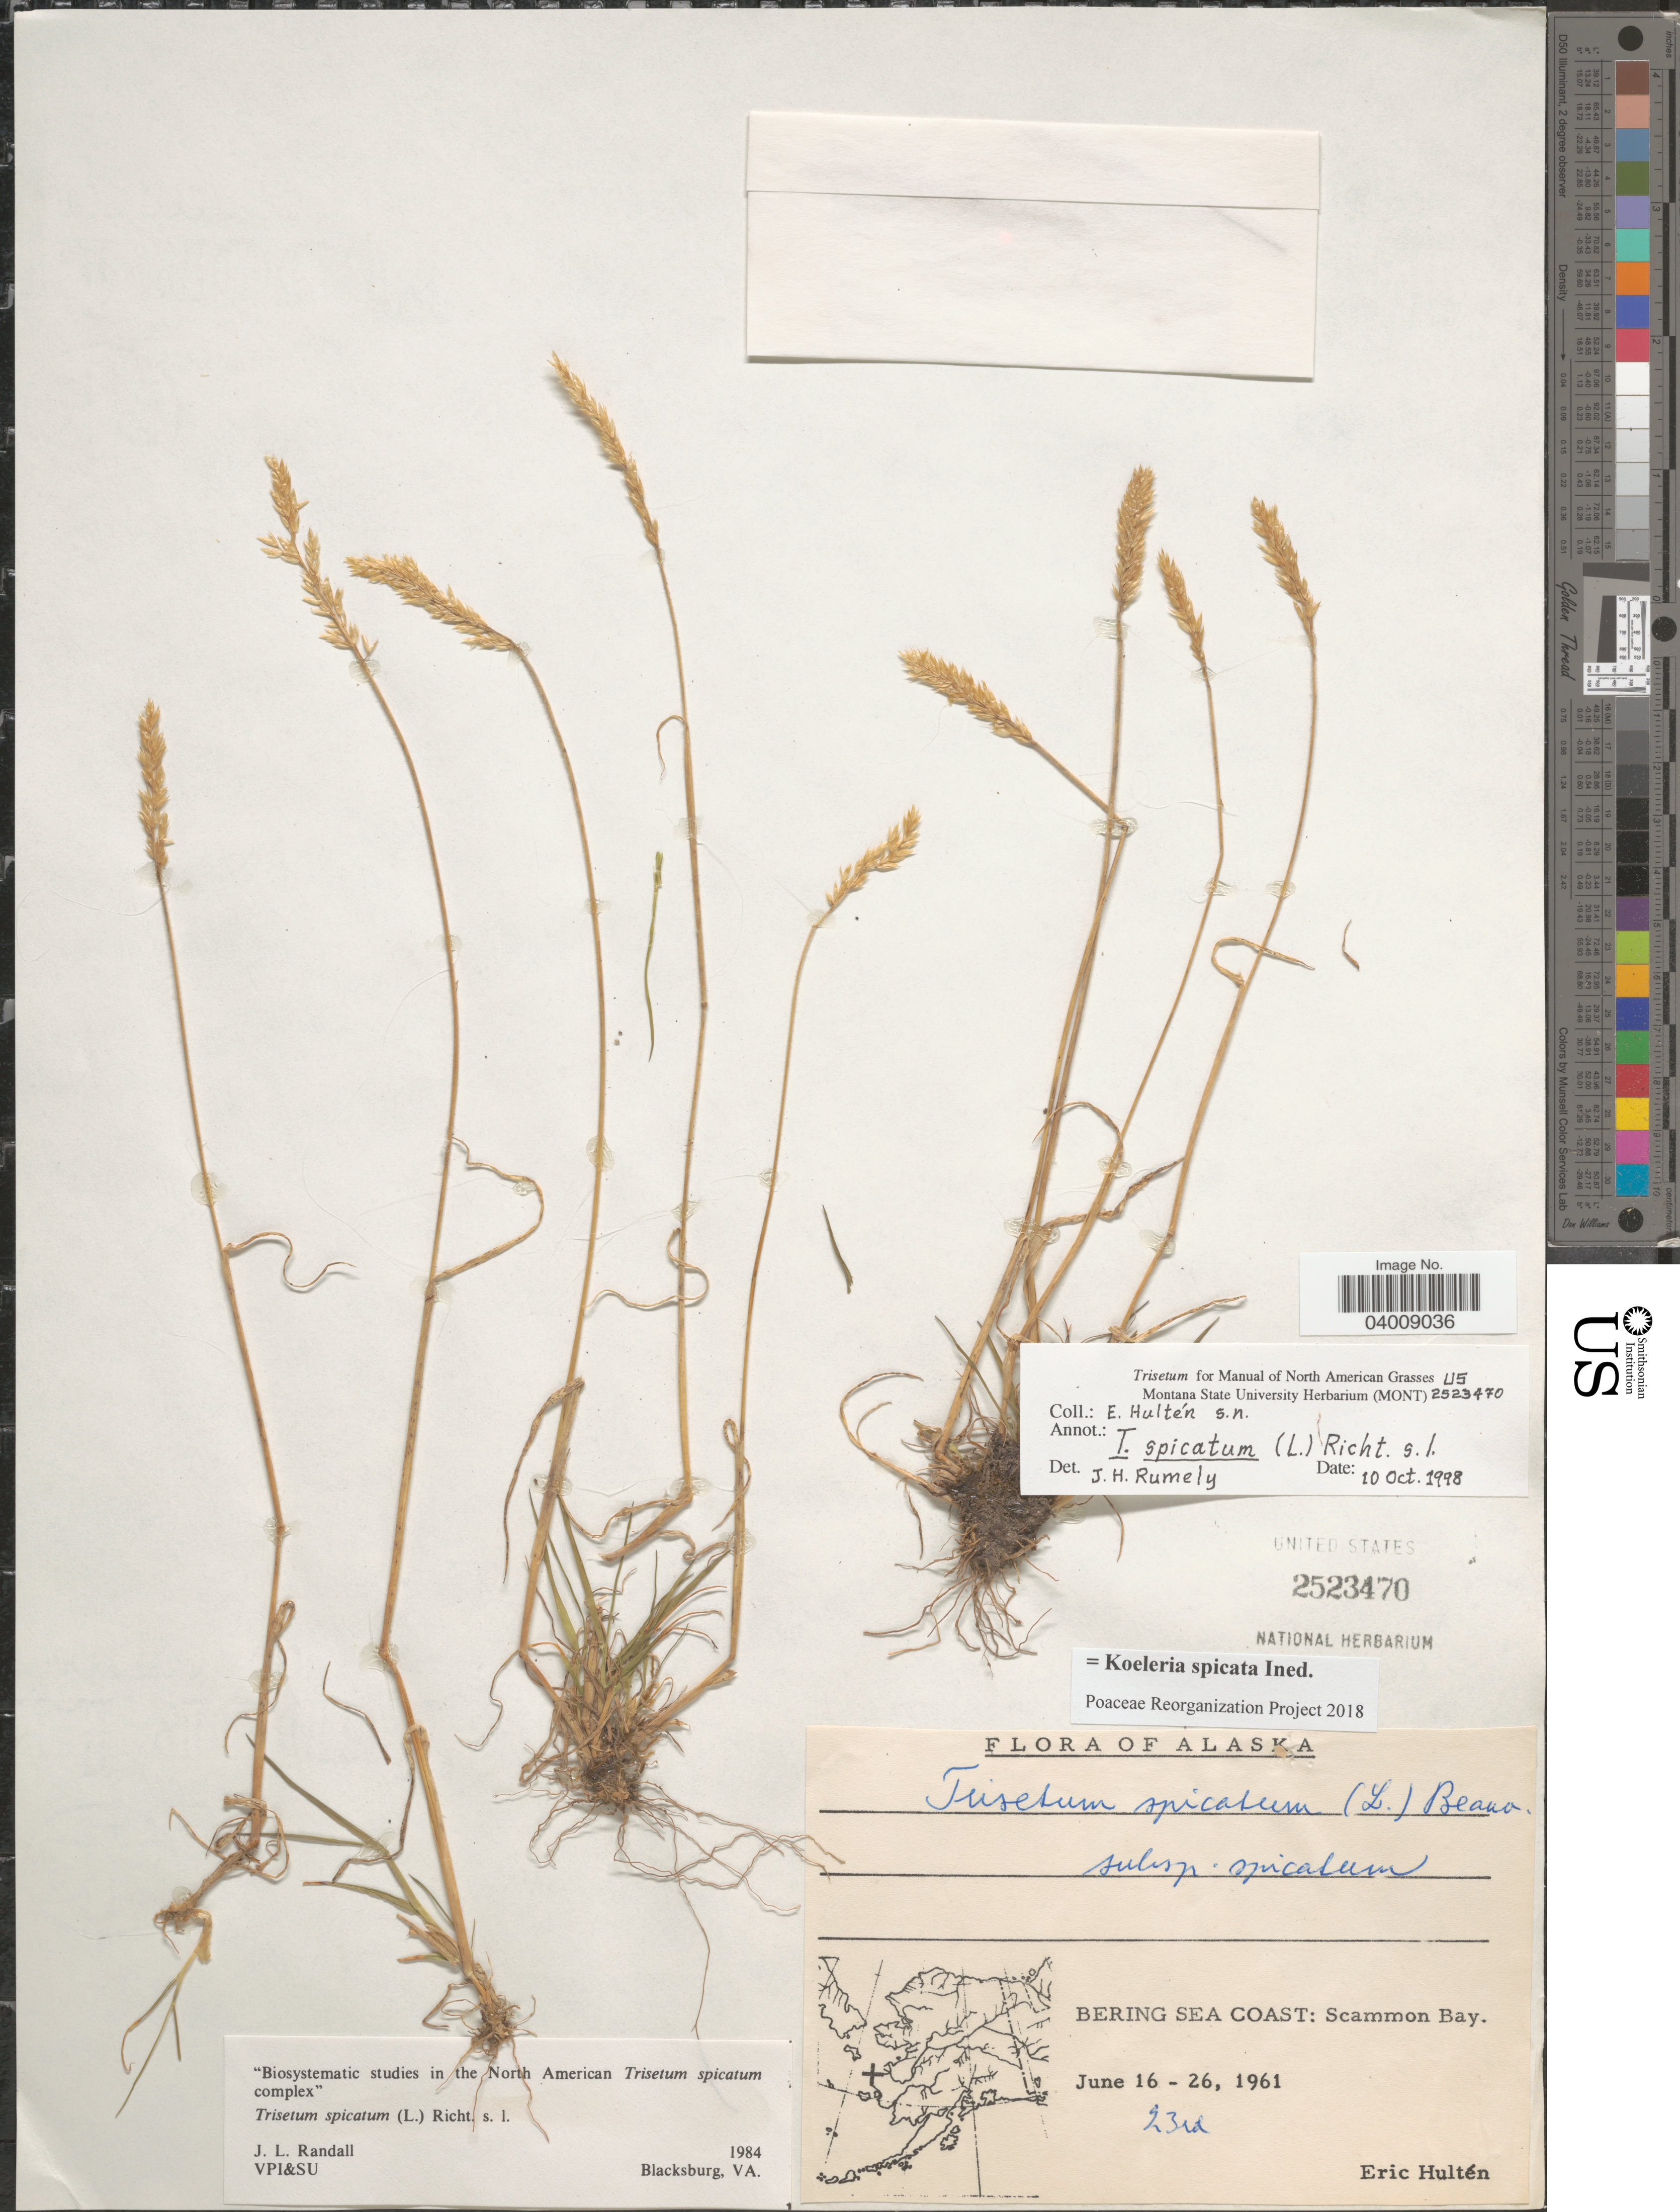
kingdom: Plantae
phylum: Tracheophyta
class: Liliopsida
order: Poales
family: Poaceae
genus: Koeleria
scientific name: Koeleria spicata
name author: (L.) Barberá et al.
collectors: E. G. Hultén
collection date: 1961-06-23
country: United States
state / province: Alaska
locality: Bering Sea Coast: Scammon Bay.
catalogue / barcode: US 2523470